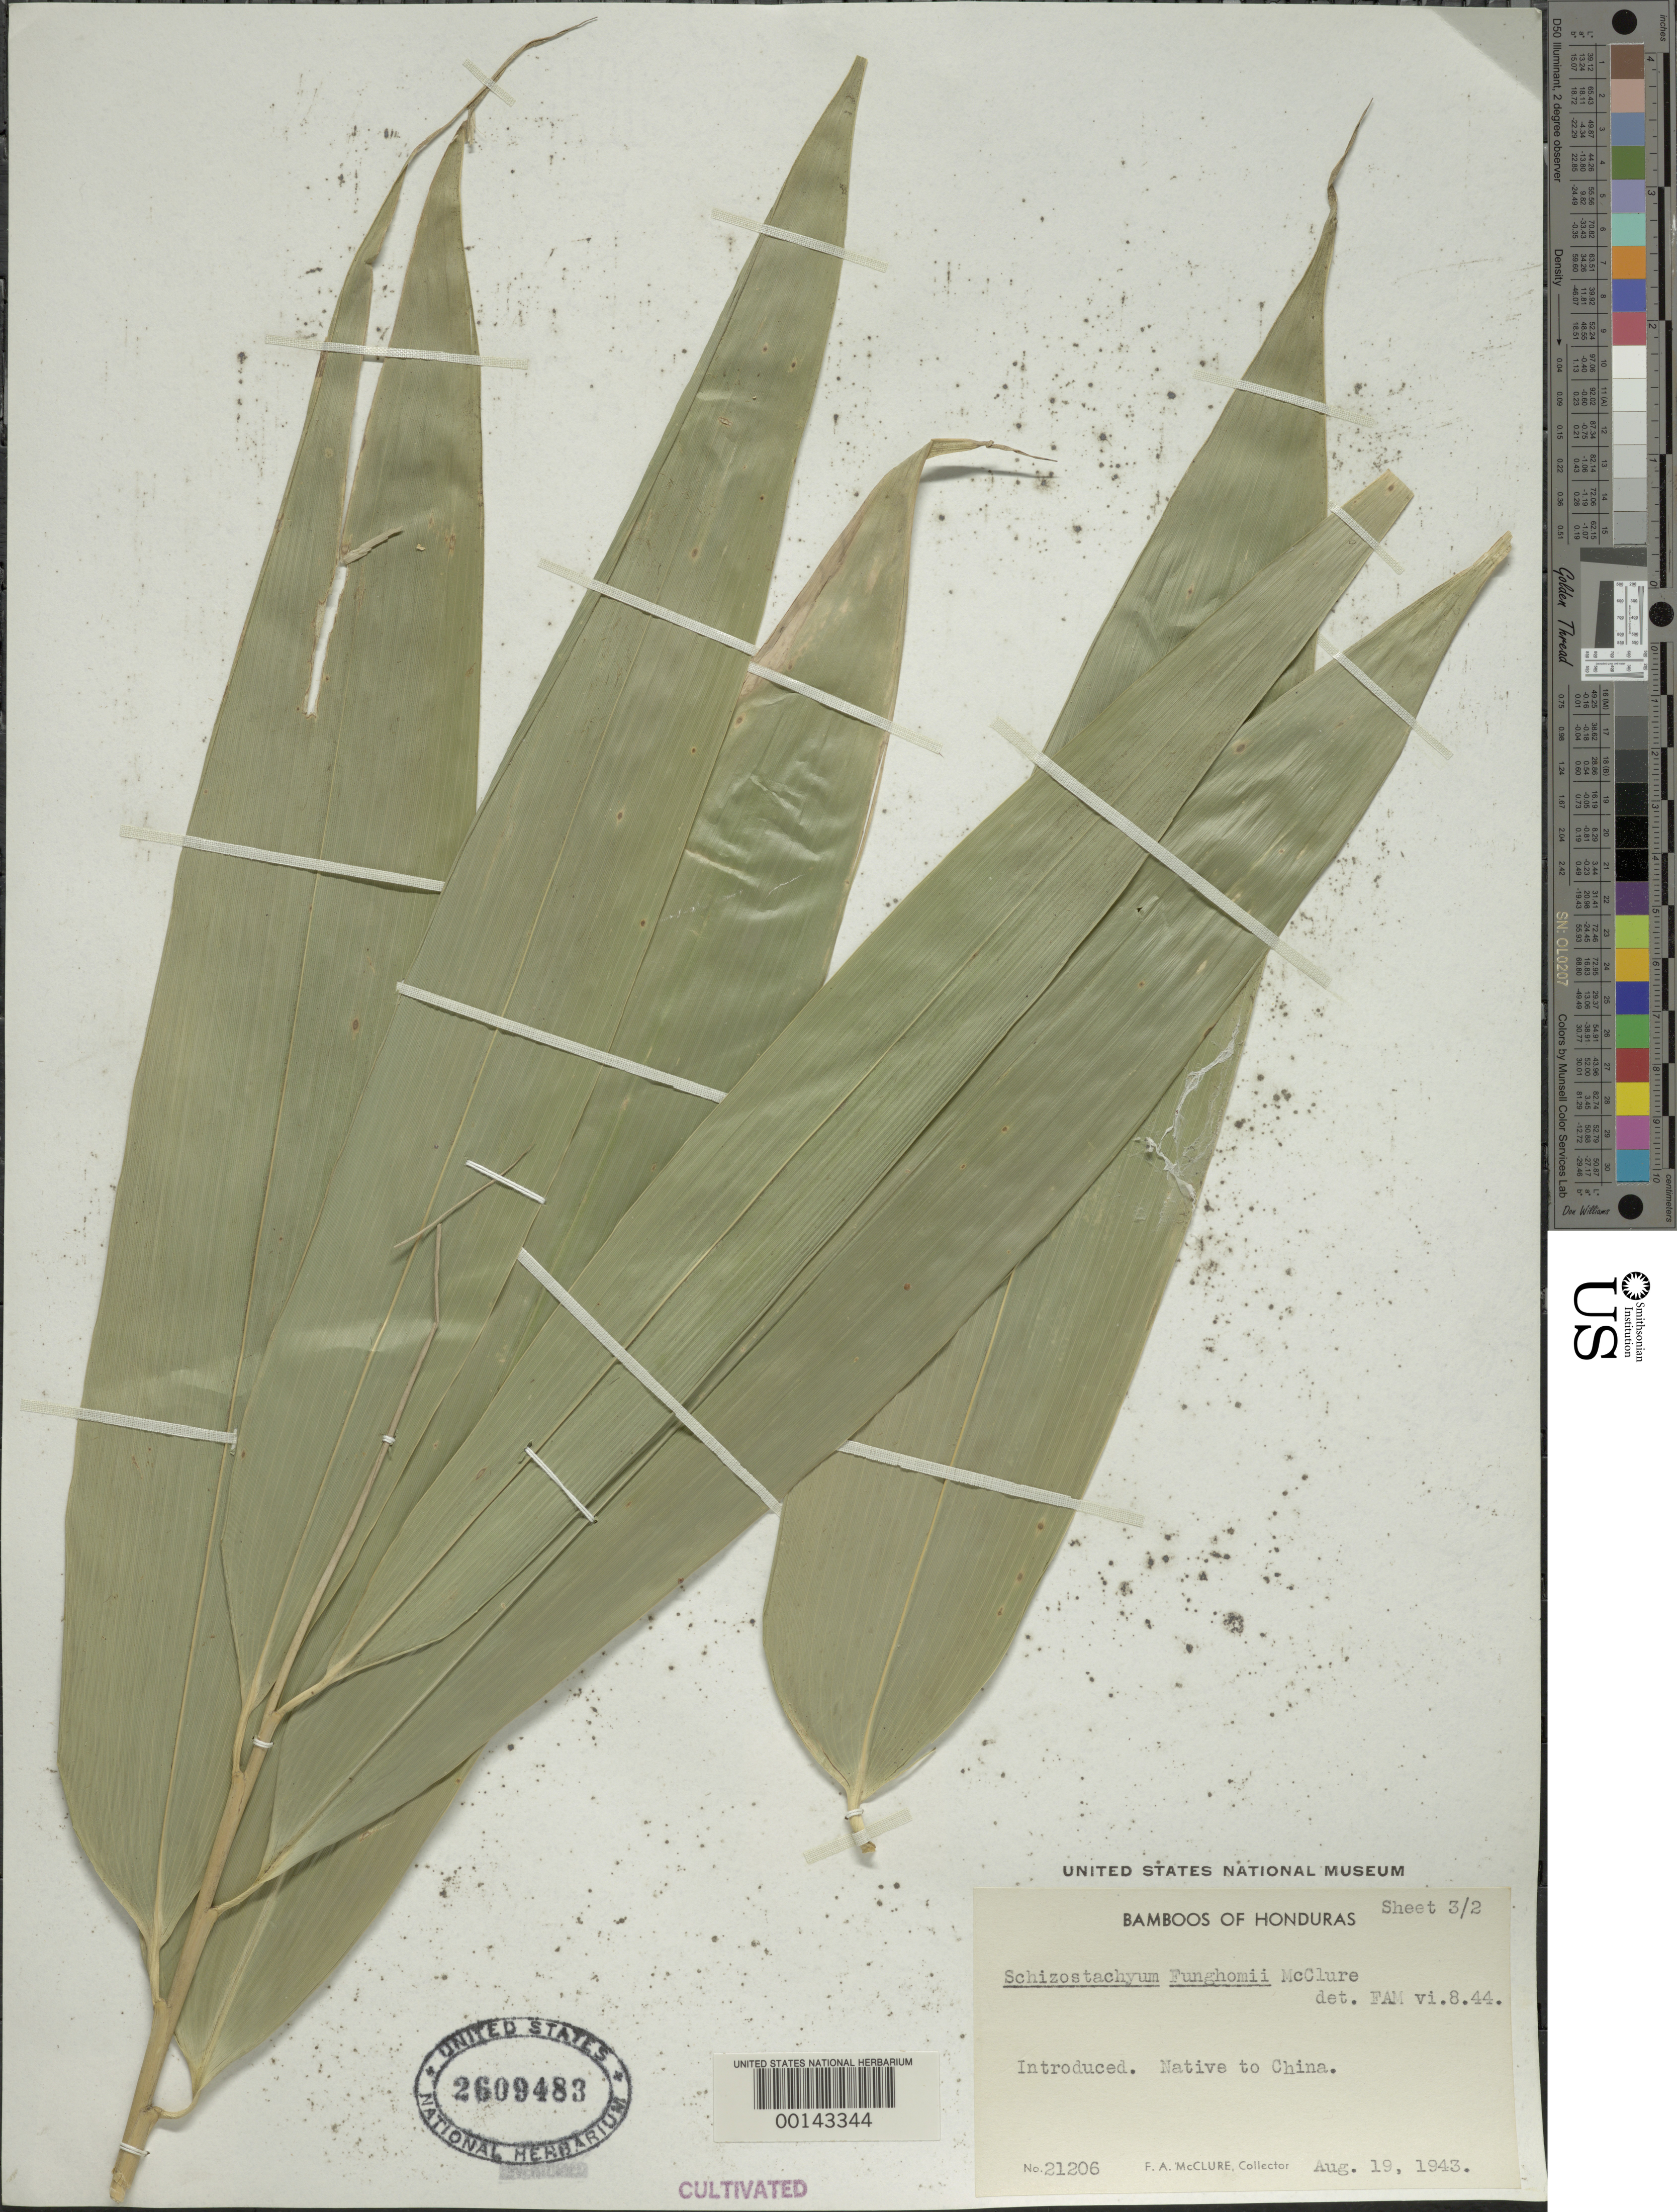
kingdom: Plantae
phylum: Tracheophyta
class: Liliopsida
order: Poales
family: Poaceae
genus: Schizostachyum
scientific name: Schizostachyum funghomii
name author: McClure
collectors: F. A. McClure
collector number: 21206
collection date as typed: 19 Aug 1943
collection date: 1943-08-19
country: Honduras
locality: Lancetilla, united fruit company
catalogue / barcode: US 2609483